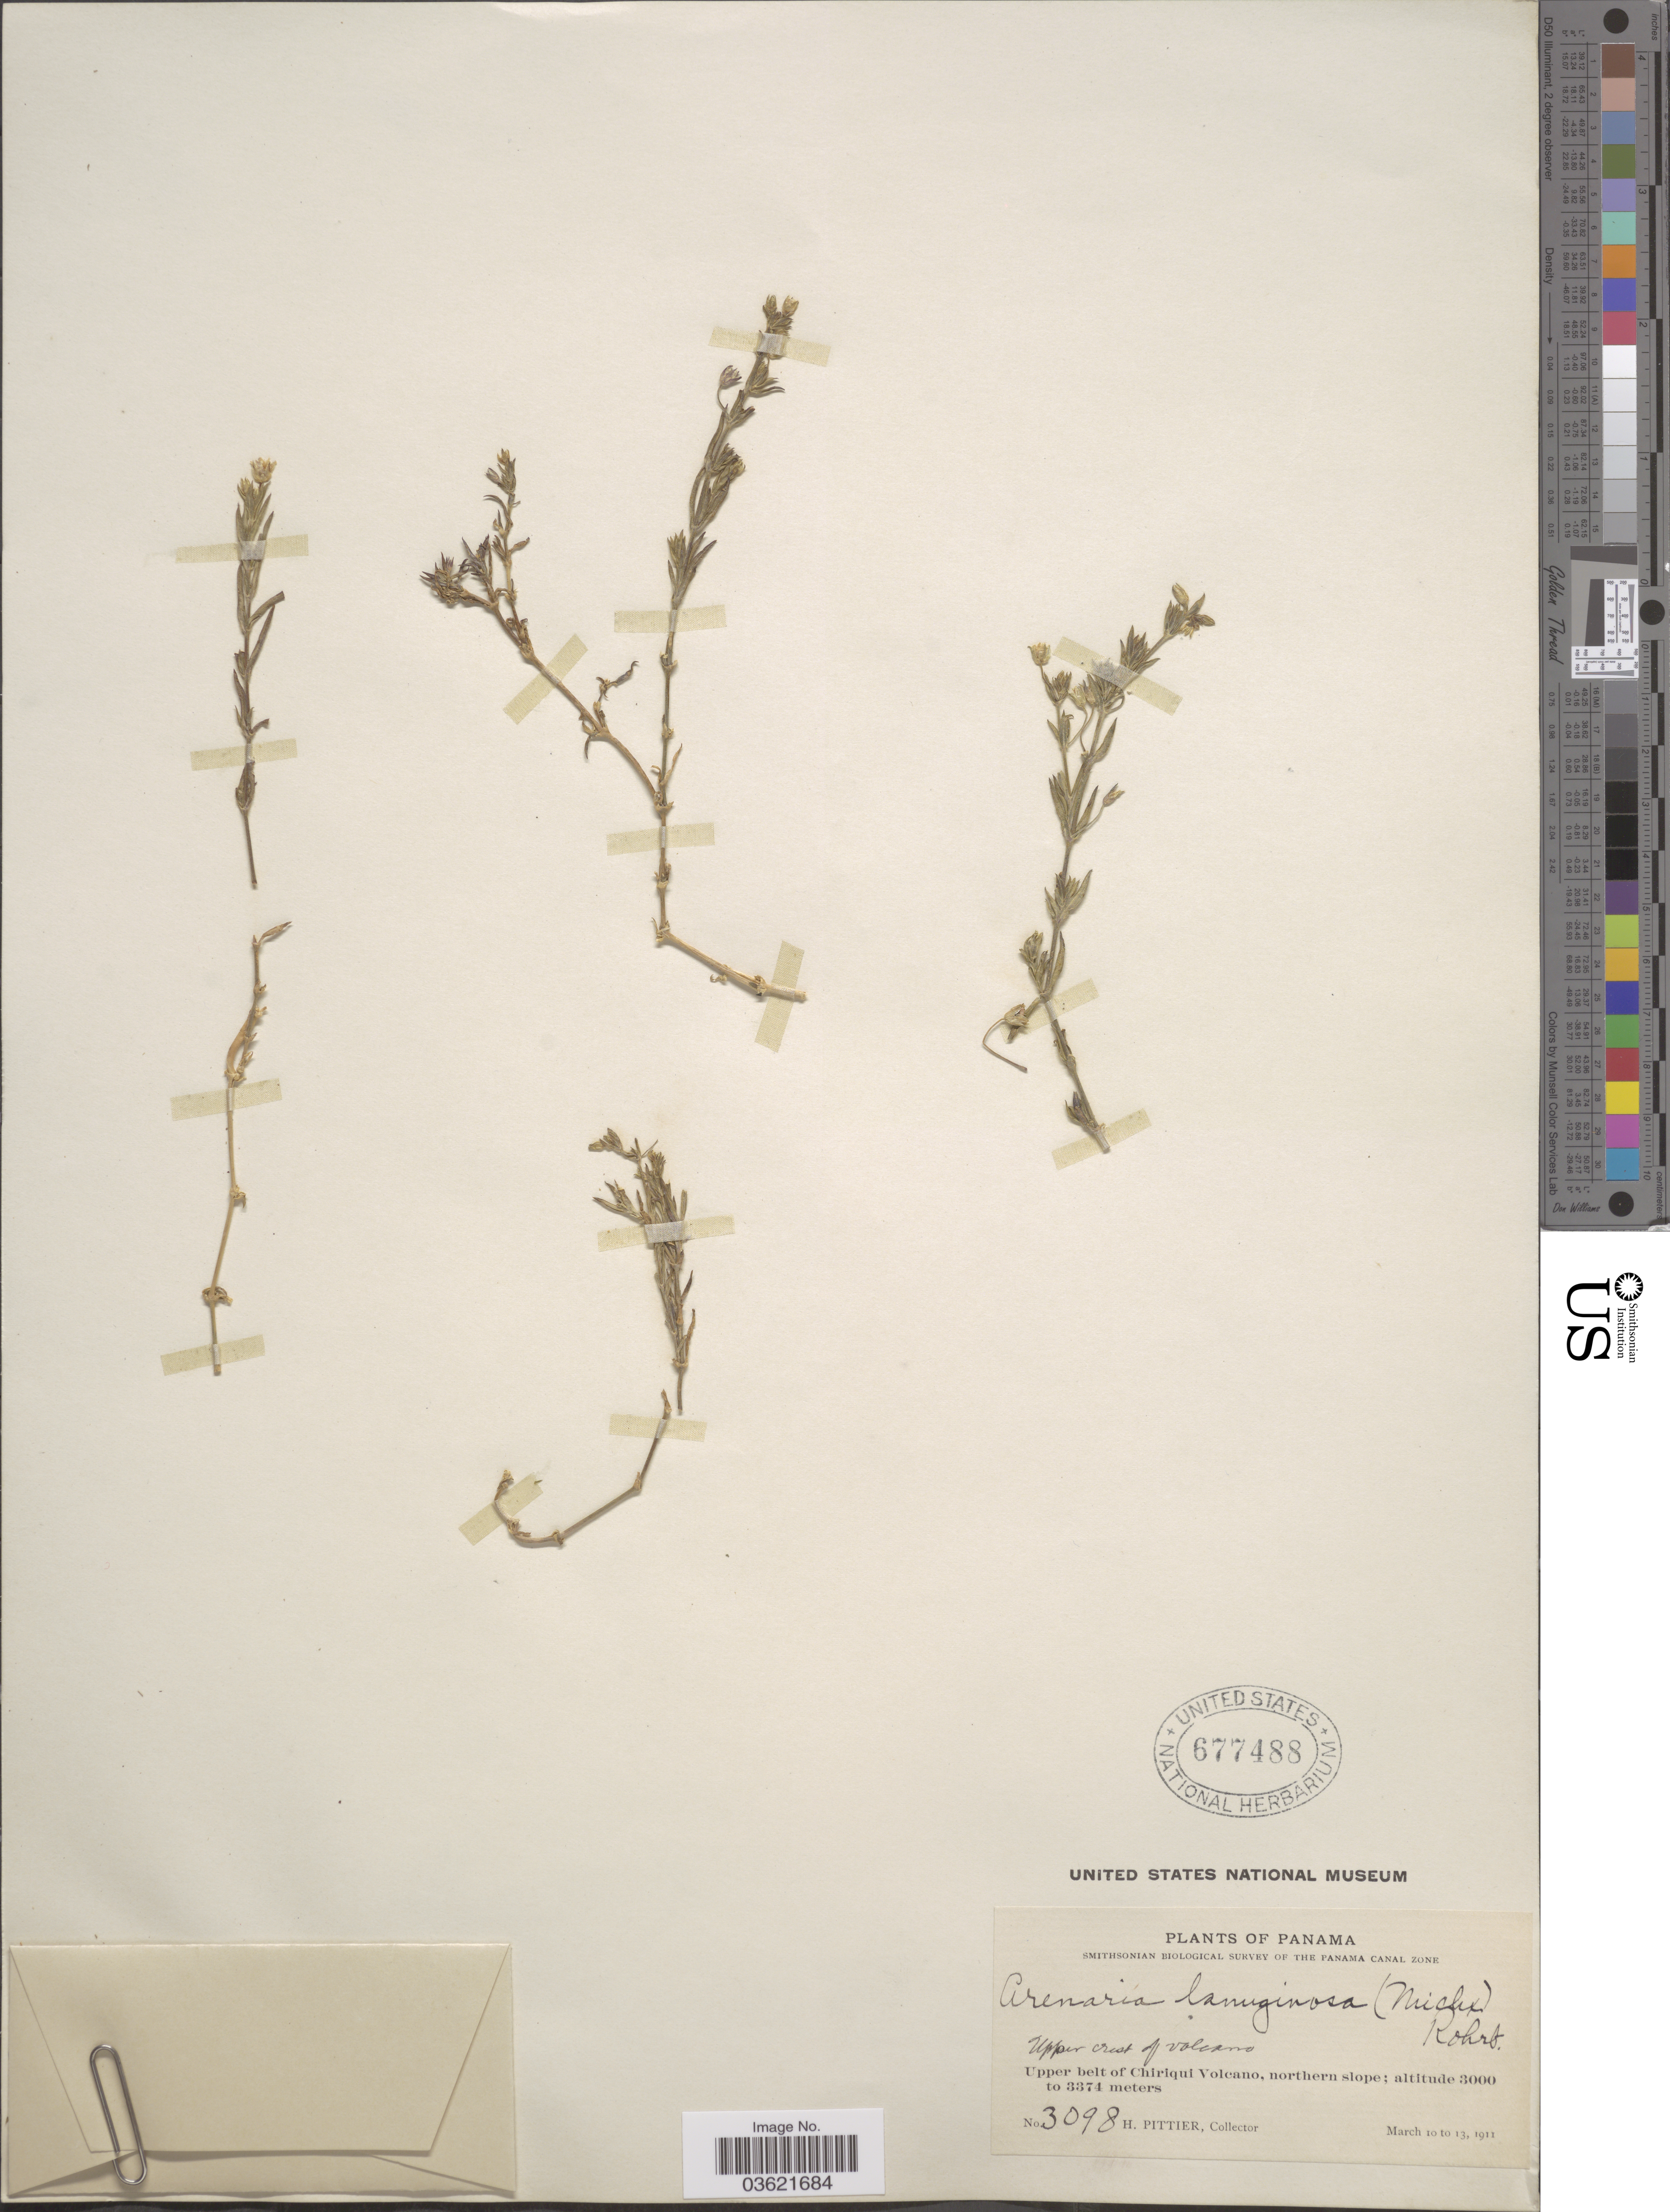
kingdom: Plantae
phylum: Tracheophyta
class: Magnoliopsida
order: Caryophyllales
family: Caryophyllaceae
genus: Arenaria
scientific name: Arenaria lanuginosa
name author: (Michx.) Rohrb.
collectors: H. F. Pittier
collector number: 3098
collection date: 1911-03-10/1911-03-13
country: Panama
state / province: Chiriqui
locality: Upper belt of Chiriqui Volcano, northern slope.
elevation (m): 3000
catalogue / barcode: US 677488